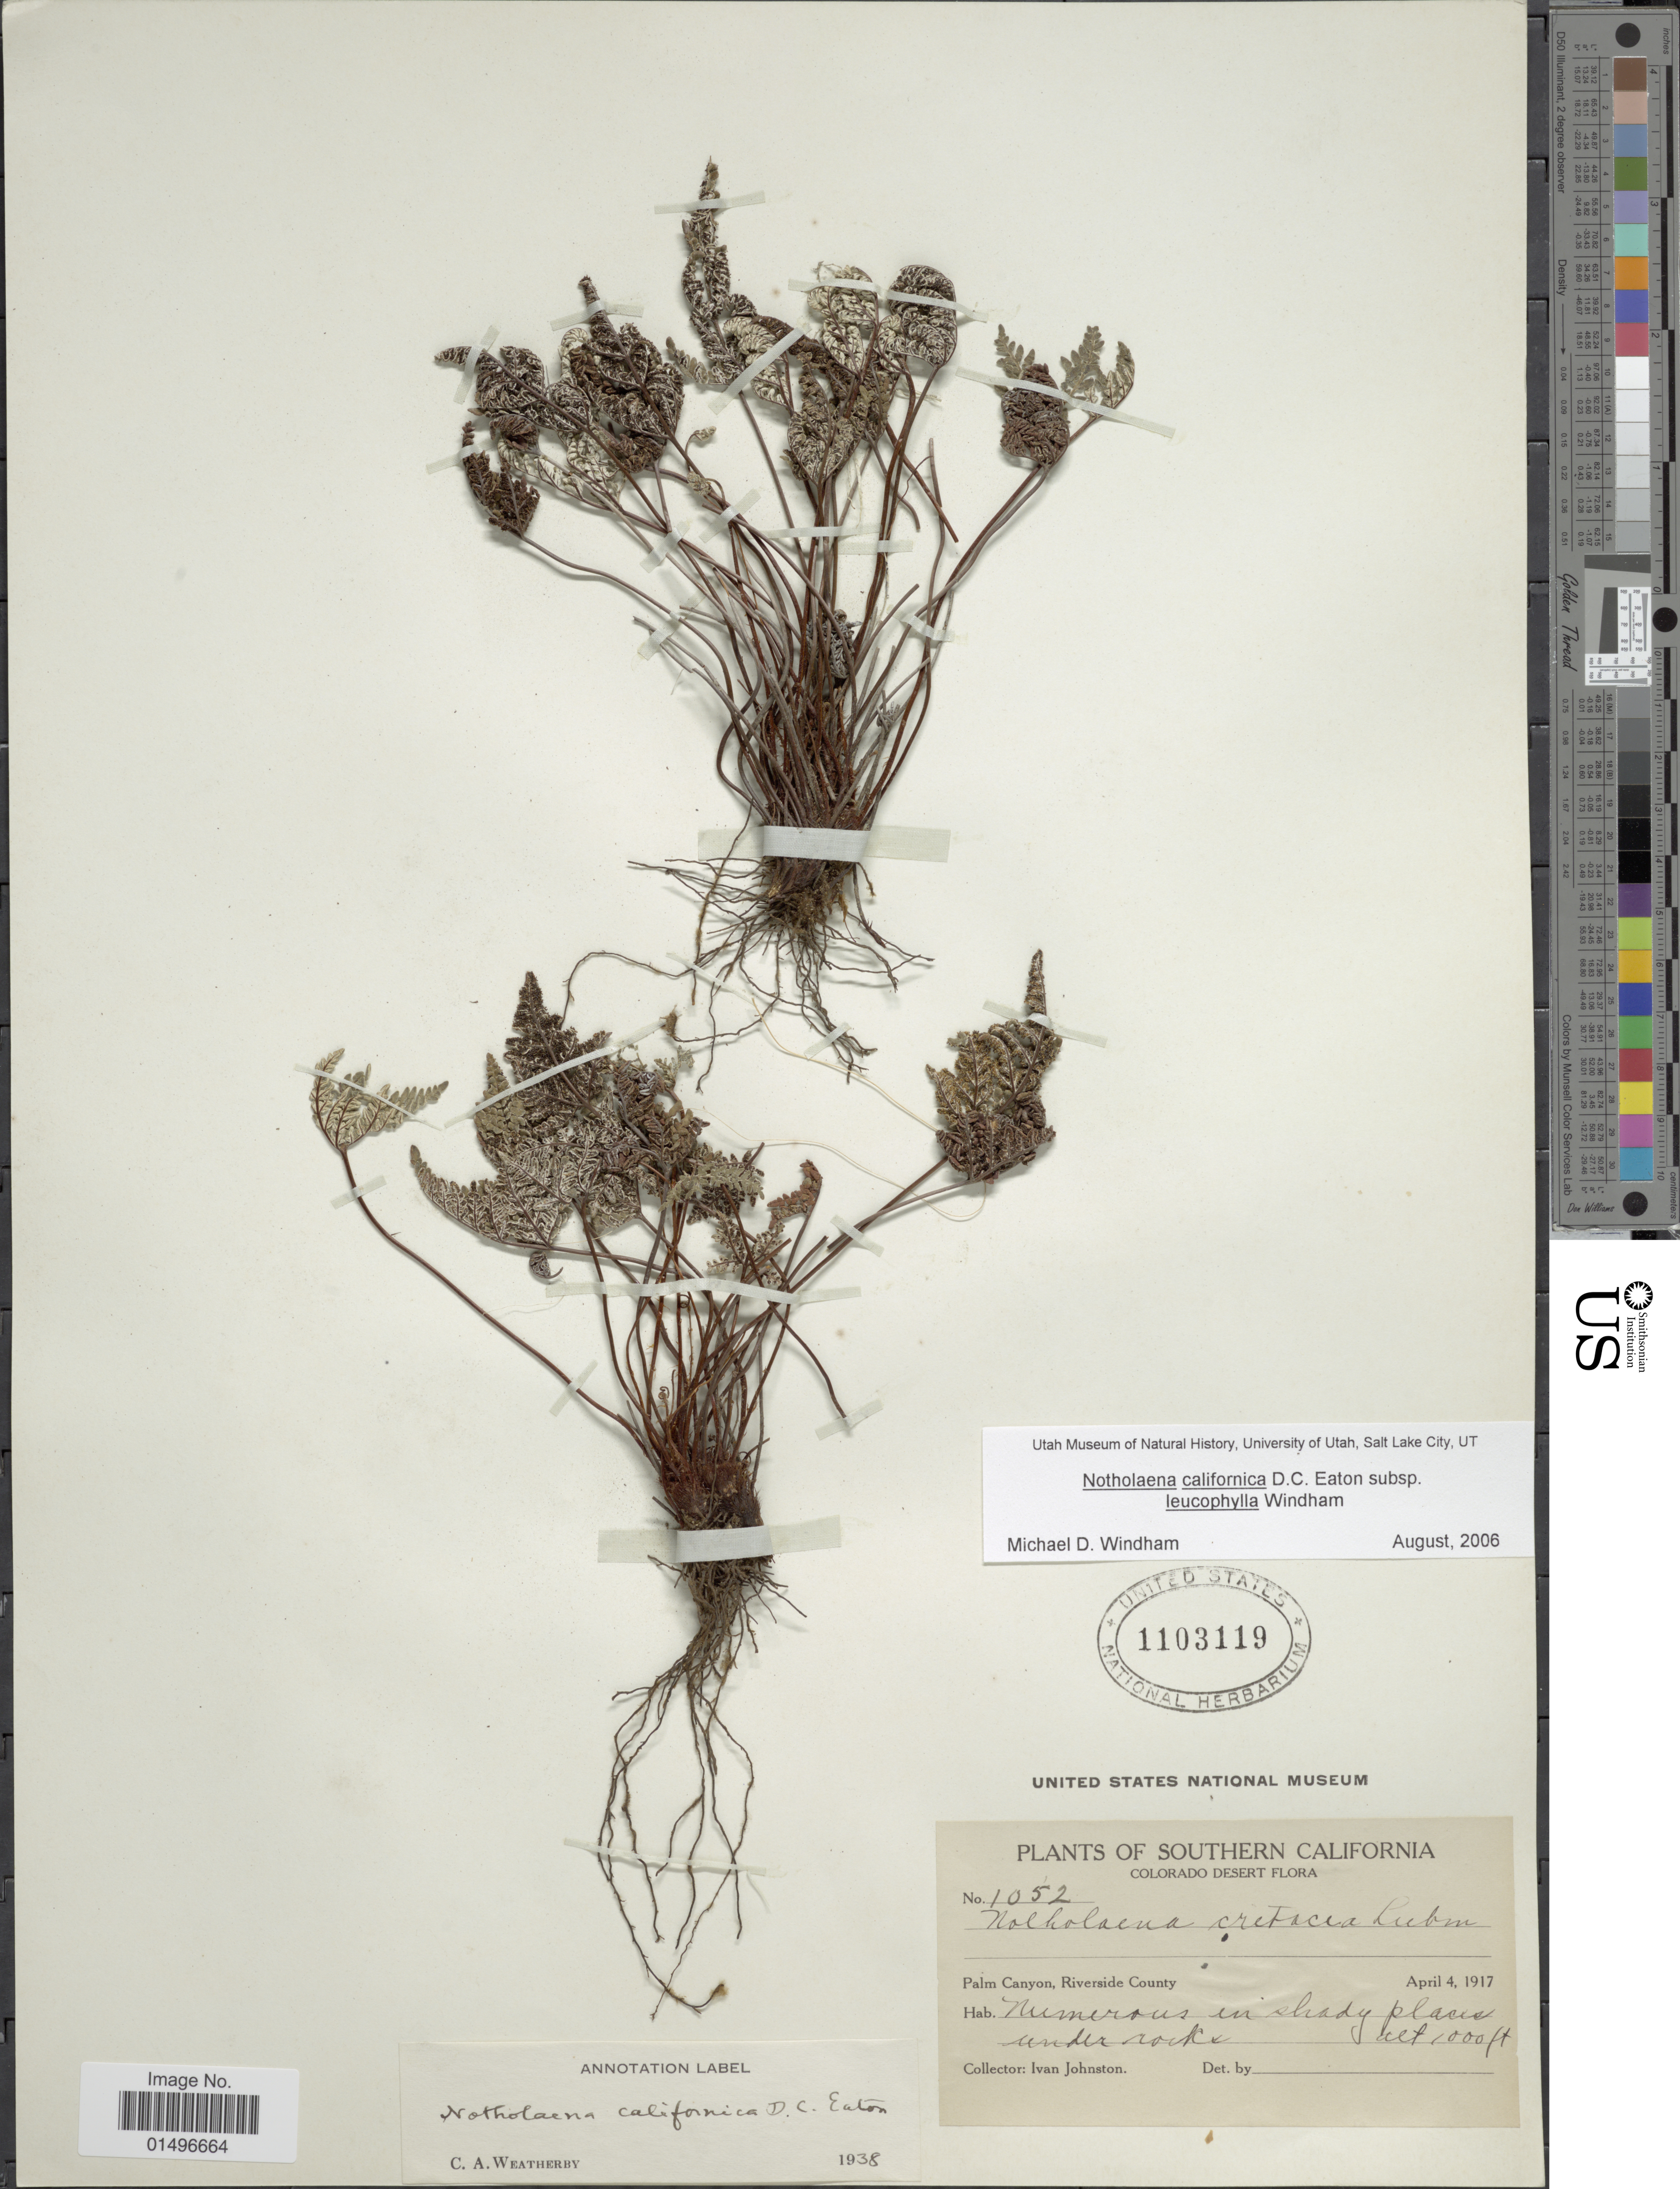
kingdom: Plantae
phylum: Tracheophyta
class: Polypodiopsida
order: Polypodiales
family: Pteridaceae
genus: Aspidotis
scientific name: Aspidotis californica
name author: (Hook.) Nutt. ex Copel.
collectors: I.M. Johnston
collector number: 1052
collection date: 1917-04-04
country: United States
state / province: California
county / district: Riverside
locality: Southern California, Colorado Desert, Palm Canyon, Riverside County.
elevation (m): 305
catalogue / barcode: US 1103119